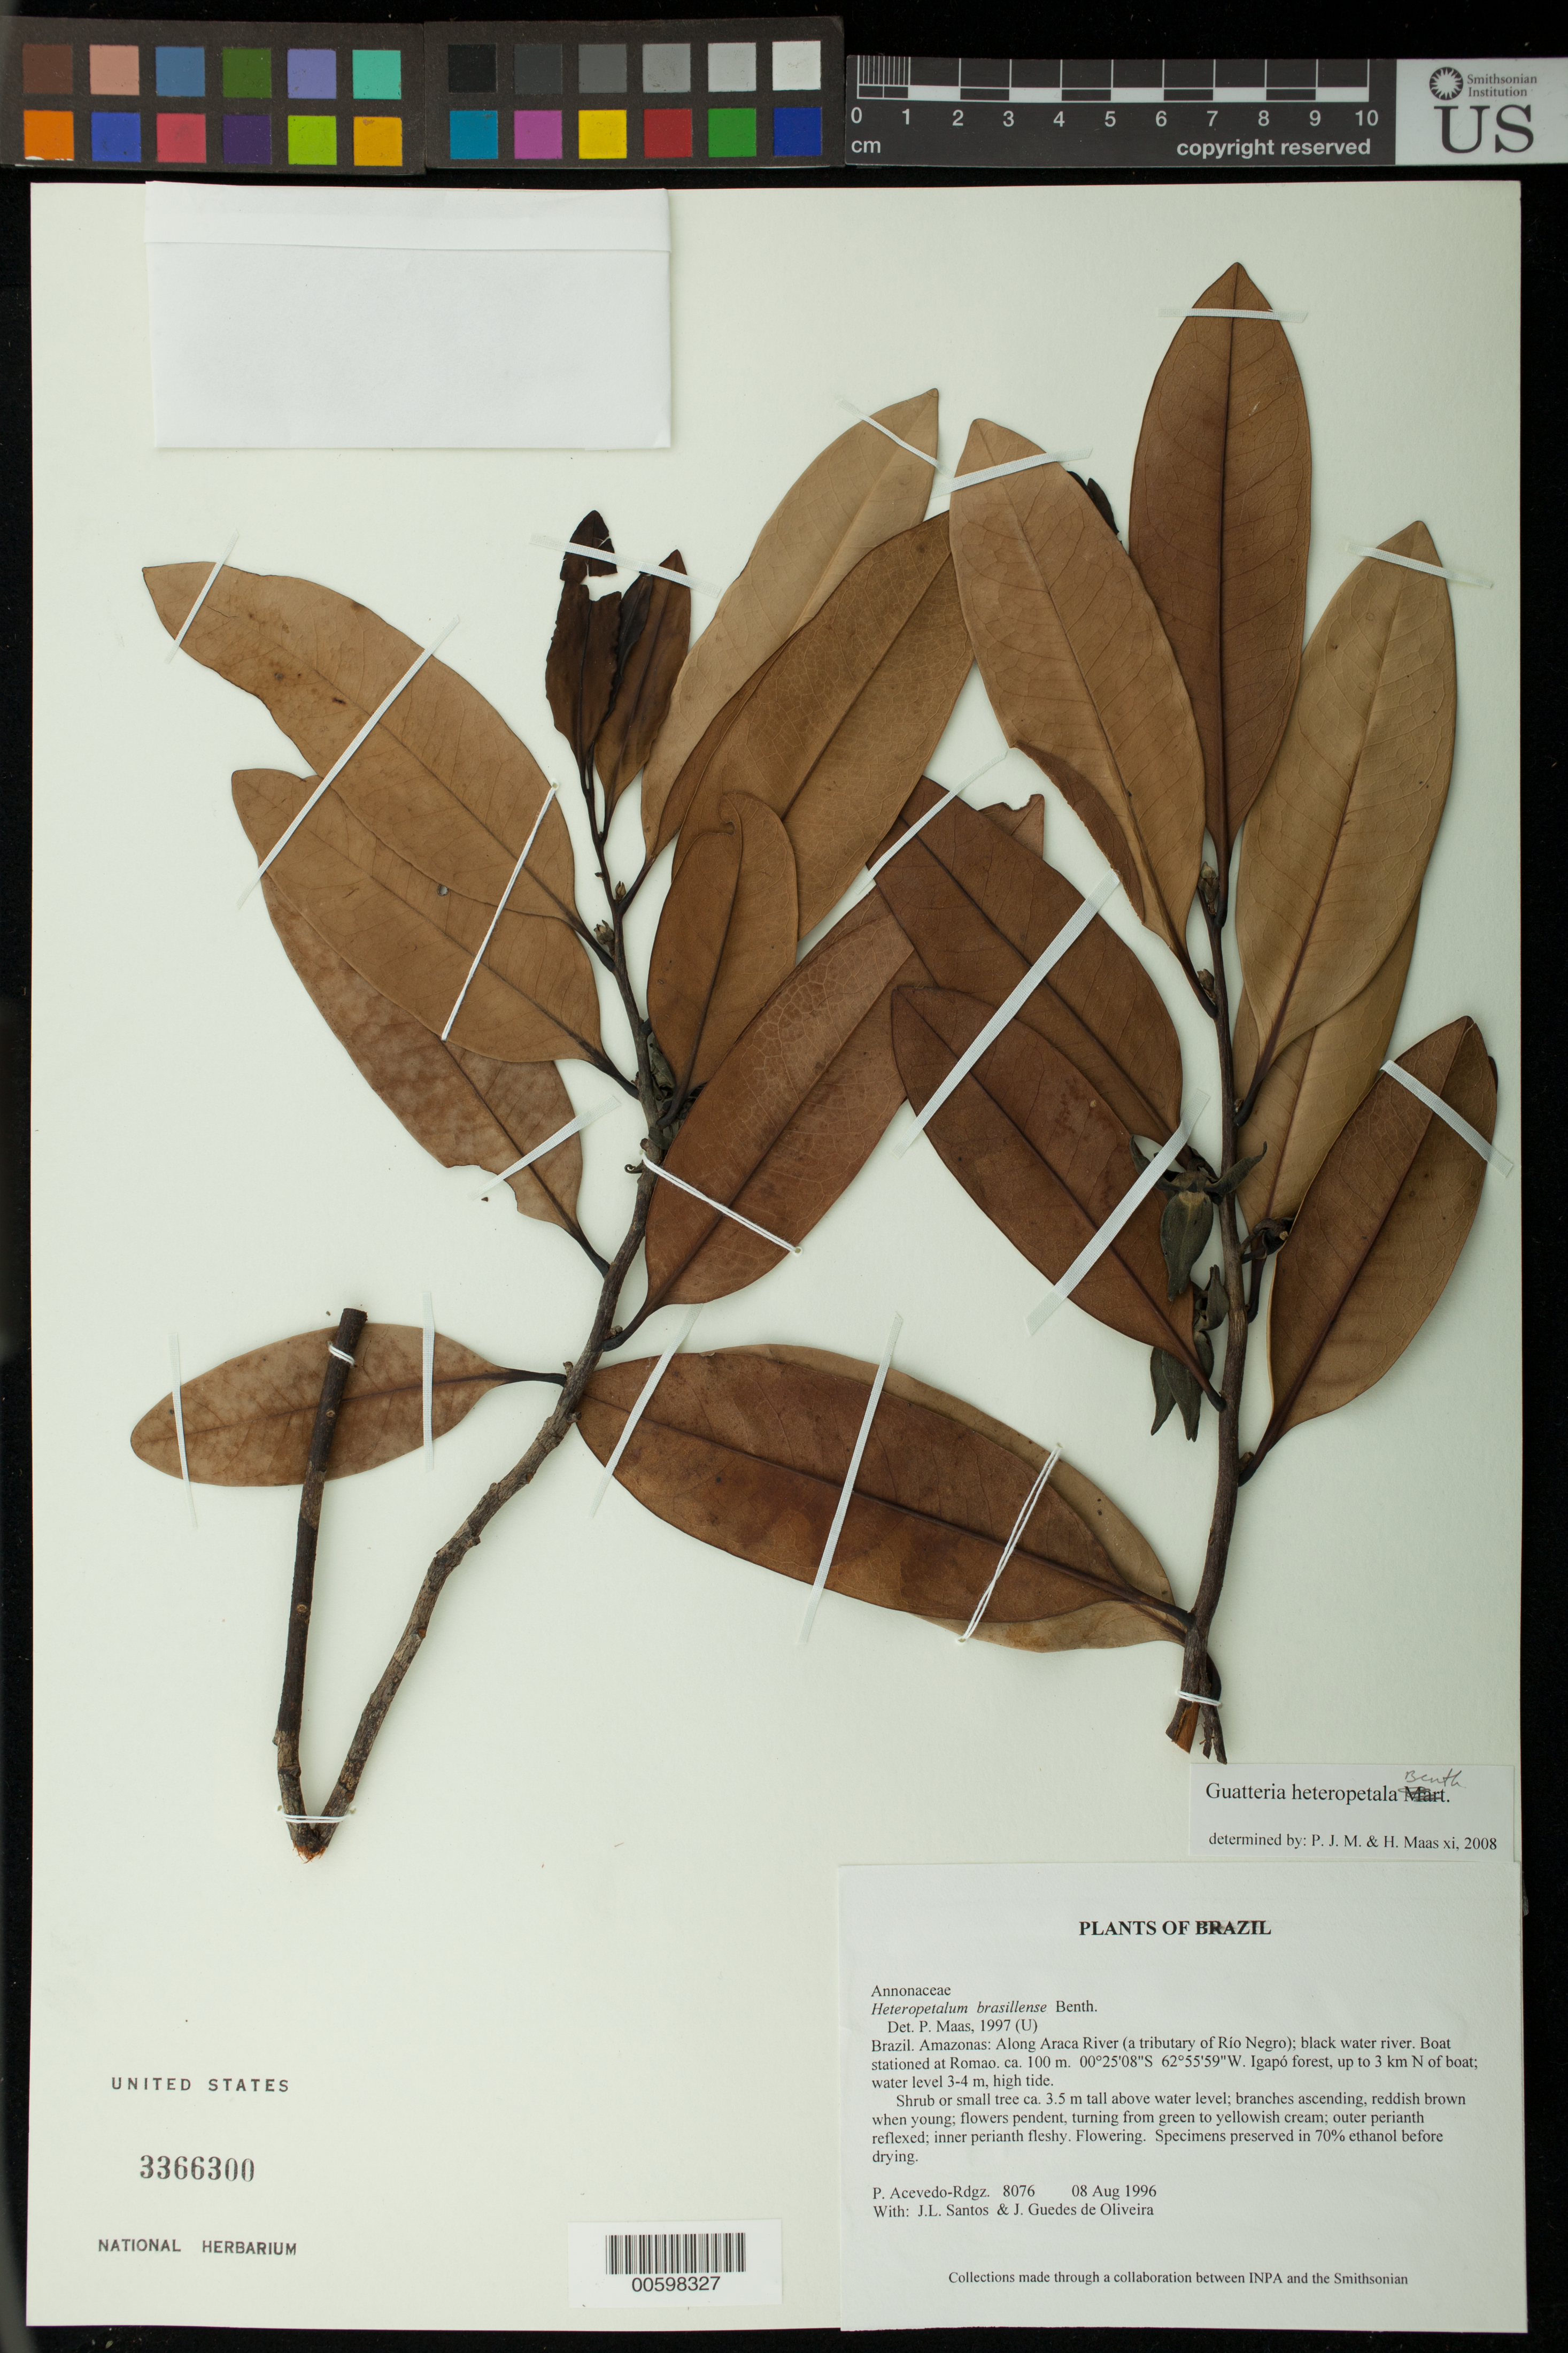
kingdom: Plantae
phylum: Tracheophyta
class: Magnoliopsida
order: Magnoliales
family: Annonaceae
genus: Guatteria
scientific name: Guatteria heteropetala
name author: Benth.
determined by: Maas, Paul J.; Maas, H.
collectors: P. Acevedo-Rodr., J. L. Santos & J. Guedes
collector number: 8076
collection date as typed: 08 Aug 1996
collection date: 1996-08-08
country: Brazil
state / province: Amazonas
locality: Amazonas: Along Araca River (a tributary of Río Negro); black water river. Boat stationed at Romao.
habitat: Igapó forest, up to 3 km N of boat; water level 3-4 m, high tide.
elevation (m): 100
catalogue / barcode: US 3366300